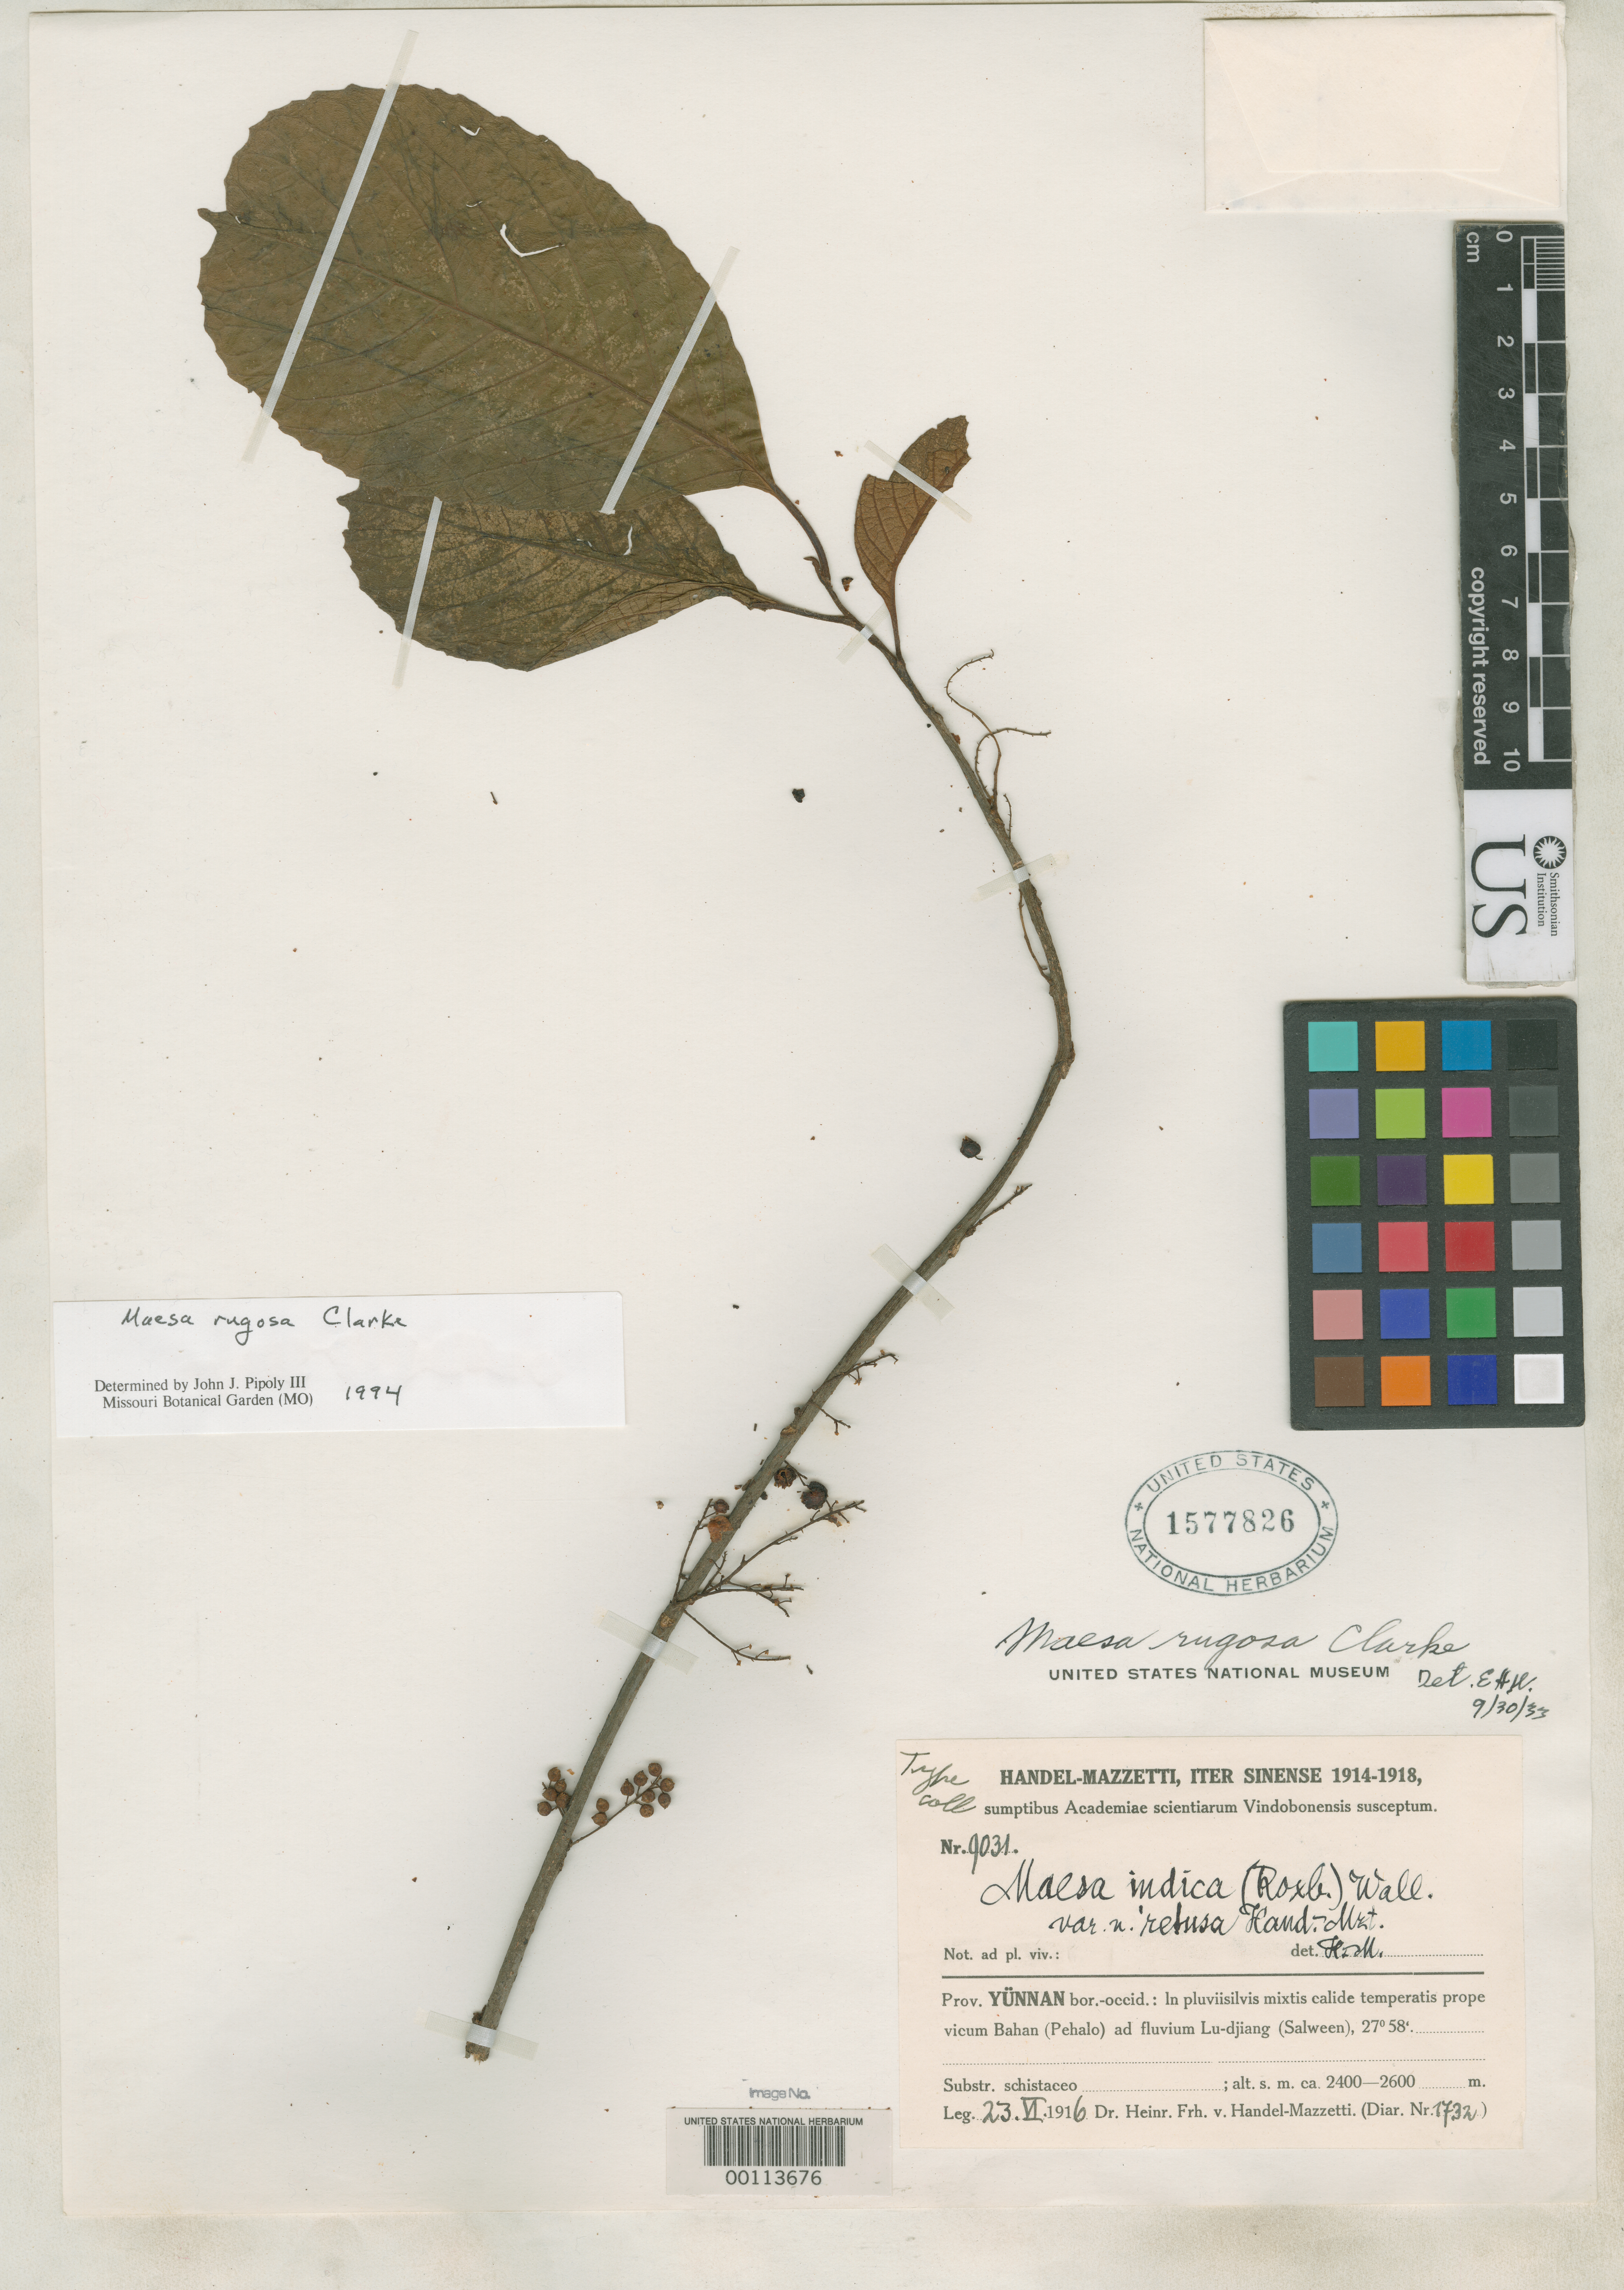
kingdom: Plantae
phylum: Tracheophyta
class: Magnoliopsida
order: Ericales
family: Primulaceae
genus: Maesa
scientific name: Maesa indica var. retusa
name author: Hand.-Mazz.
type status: Type Collection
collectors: H. Handel-Mazzetti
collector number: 9031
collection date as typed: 23 Jun 1916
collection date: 1916-06-23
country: China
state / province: Yunnan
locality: Bor.-occid., prope Vicuum Bahan (Pehalo) ad fluvium Lu-djang (Salween).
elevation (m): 2400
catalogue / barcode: US 1577826